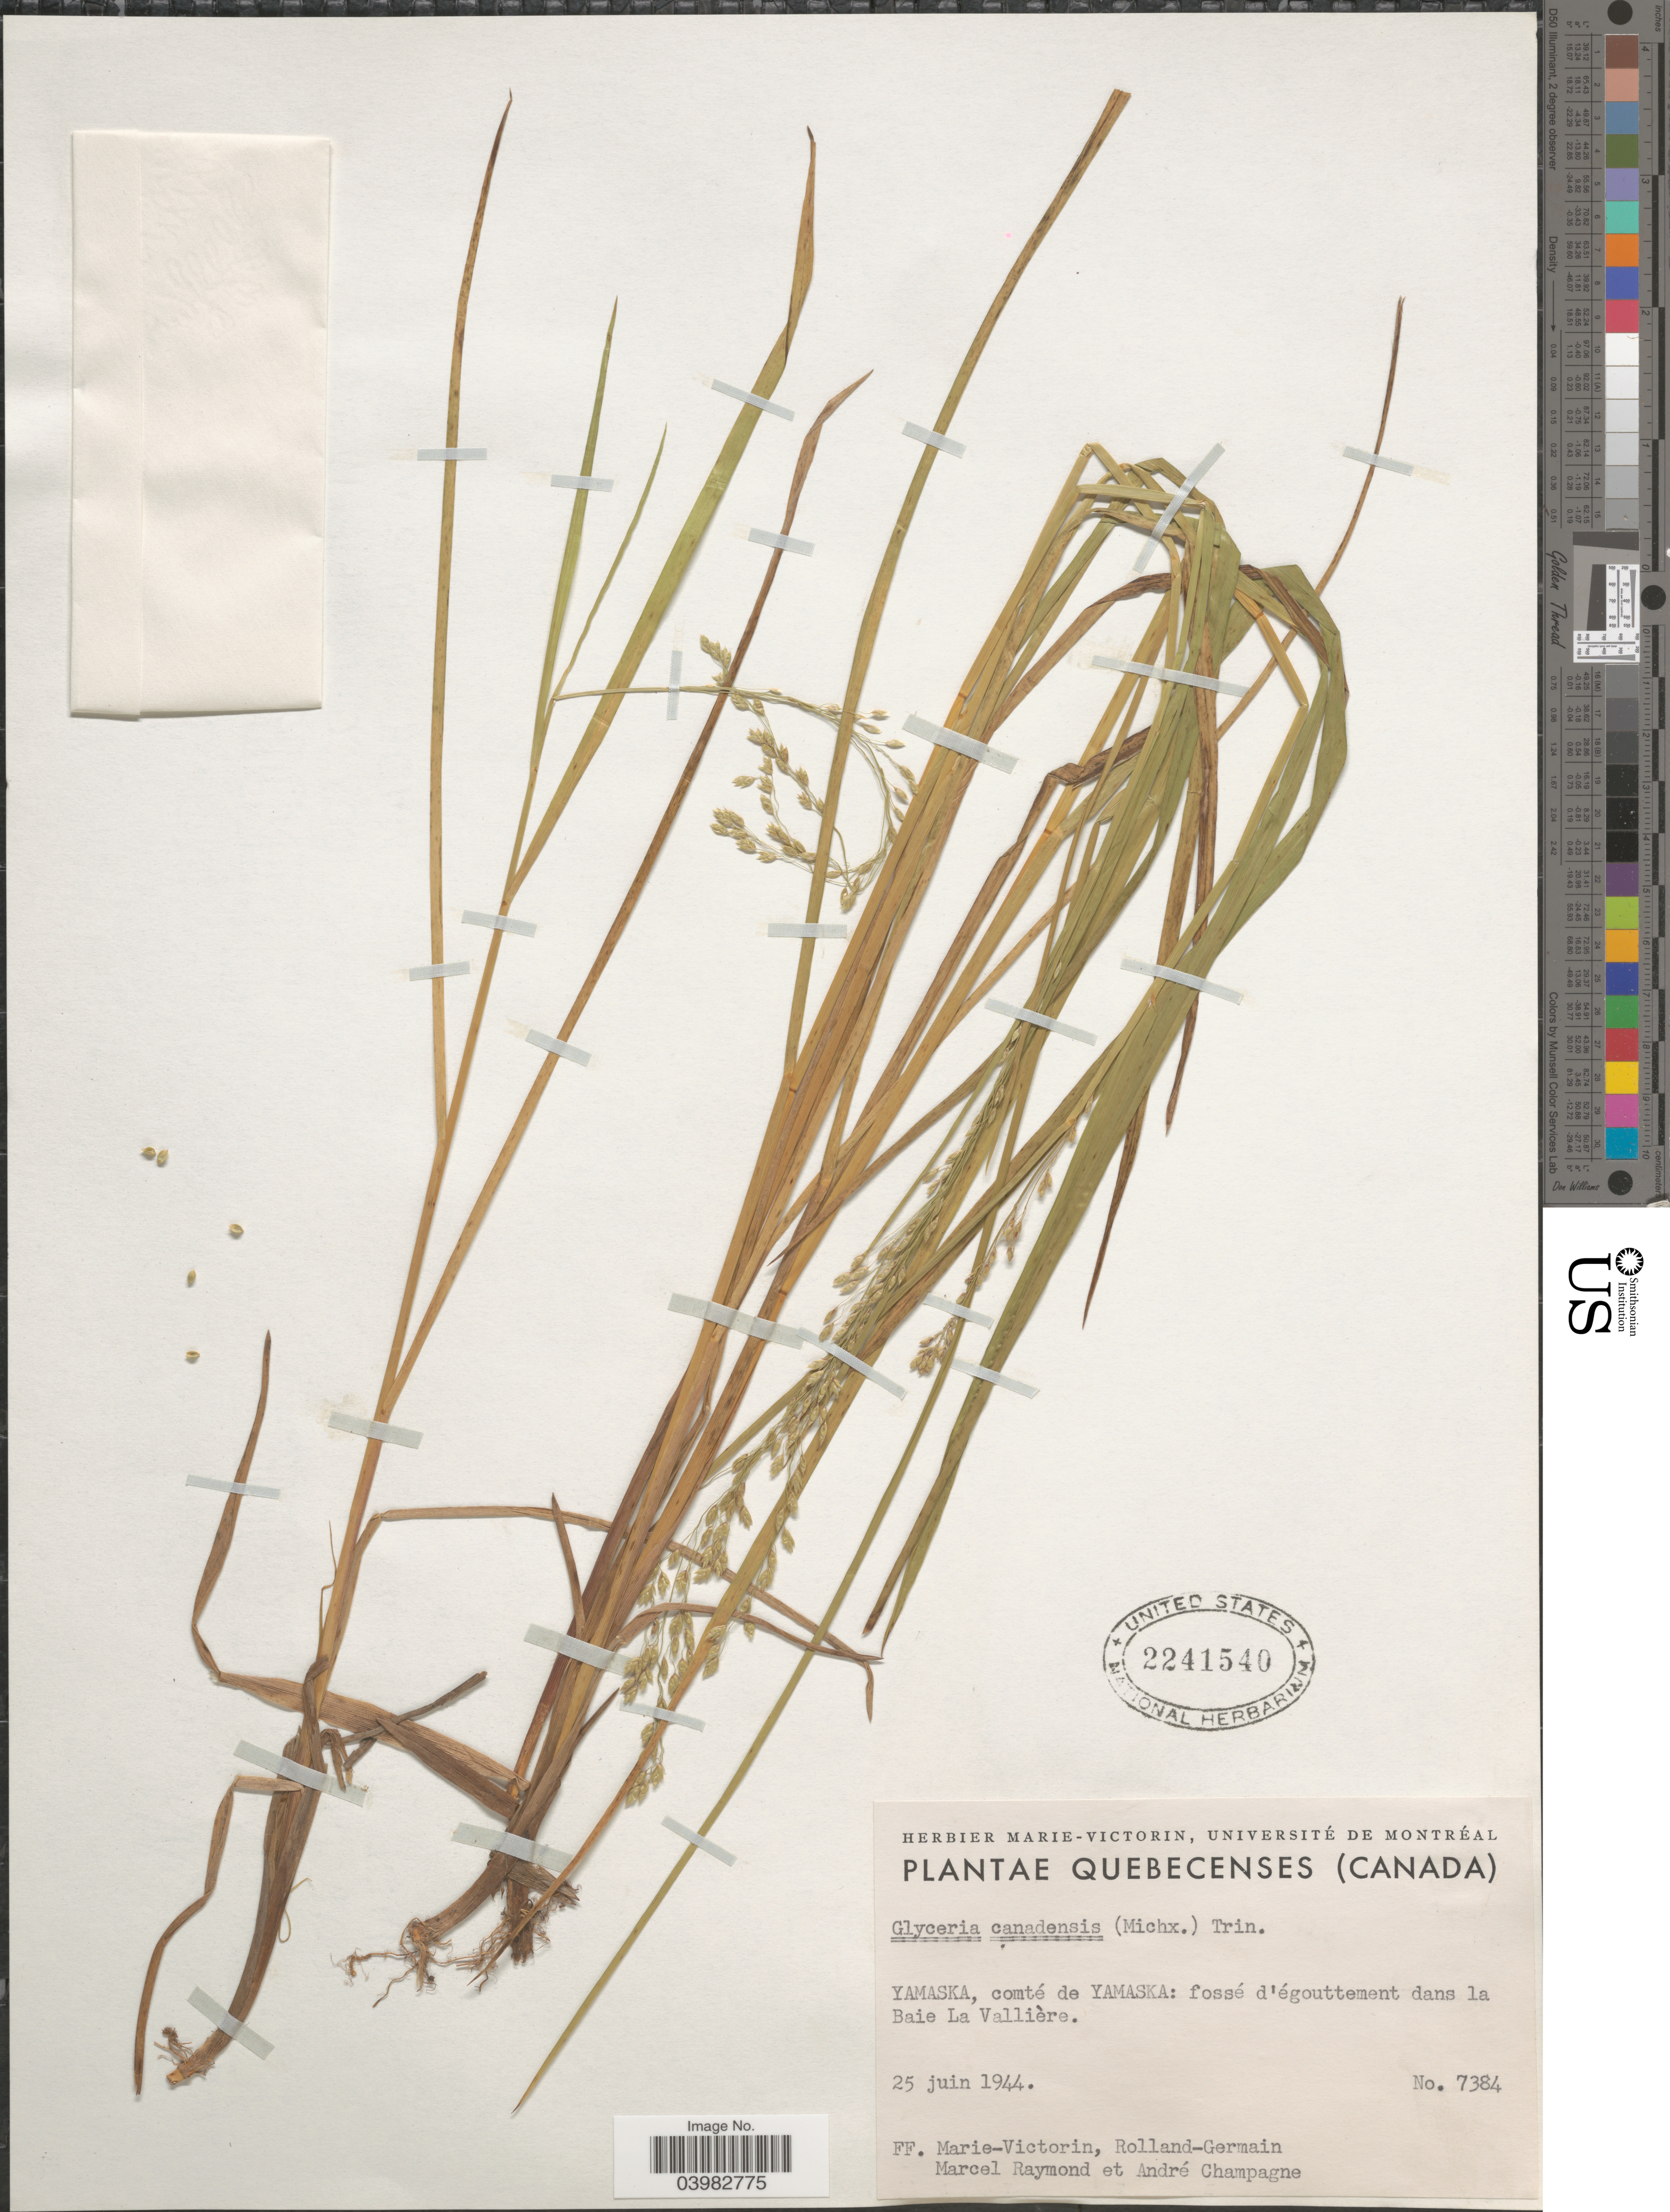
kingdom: Plantae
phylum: Tracheophyta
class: Liliopsida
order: Poales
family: Poaceae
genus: Glyceria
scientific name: Glyceria canadensis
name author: (Michx.) Trin.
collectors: F. Marie-Victorin, Rolland-Germain, M. Raymond & A. Champagne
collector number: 7384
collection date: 1944-06-25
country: Canada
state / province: Quebec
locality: Yamaska, comté de Yamaska: fossé d'égouttement dans la Baie La Vallière.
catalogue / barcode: US 2241540